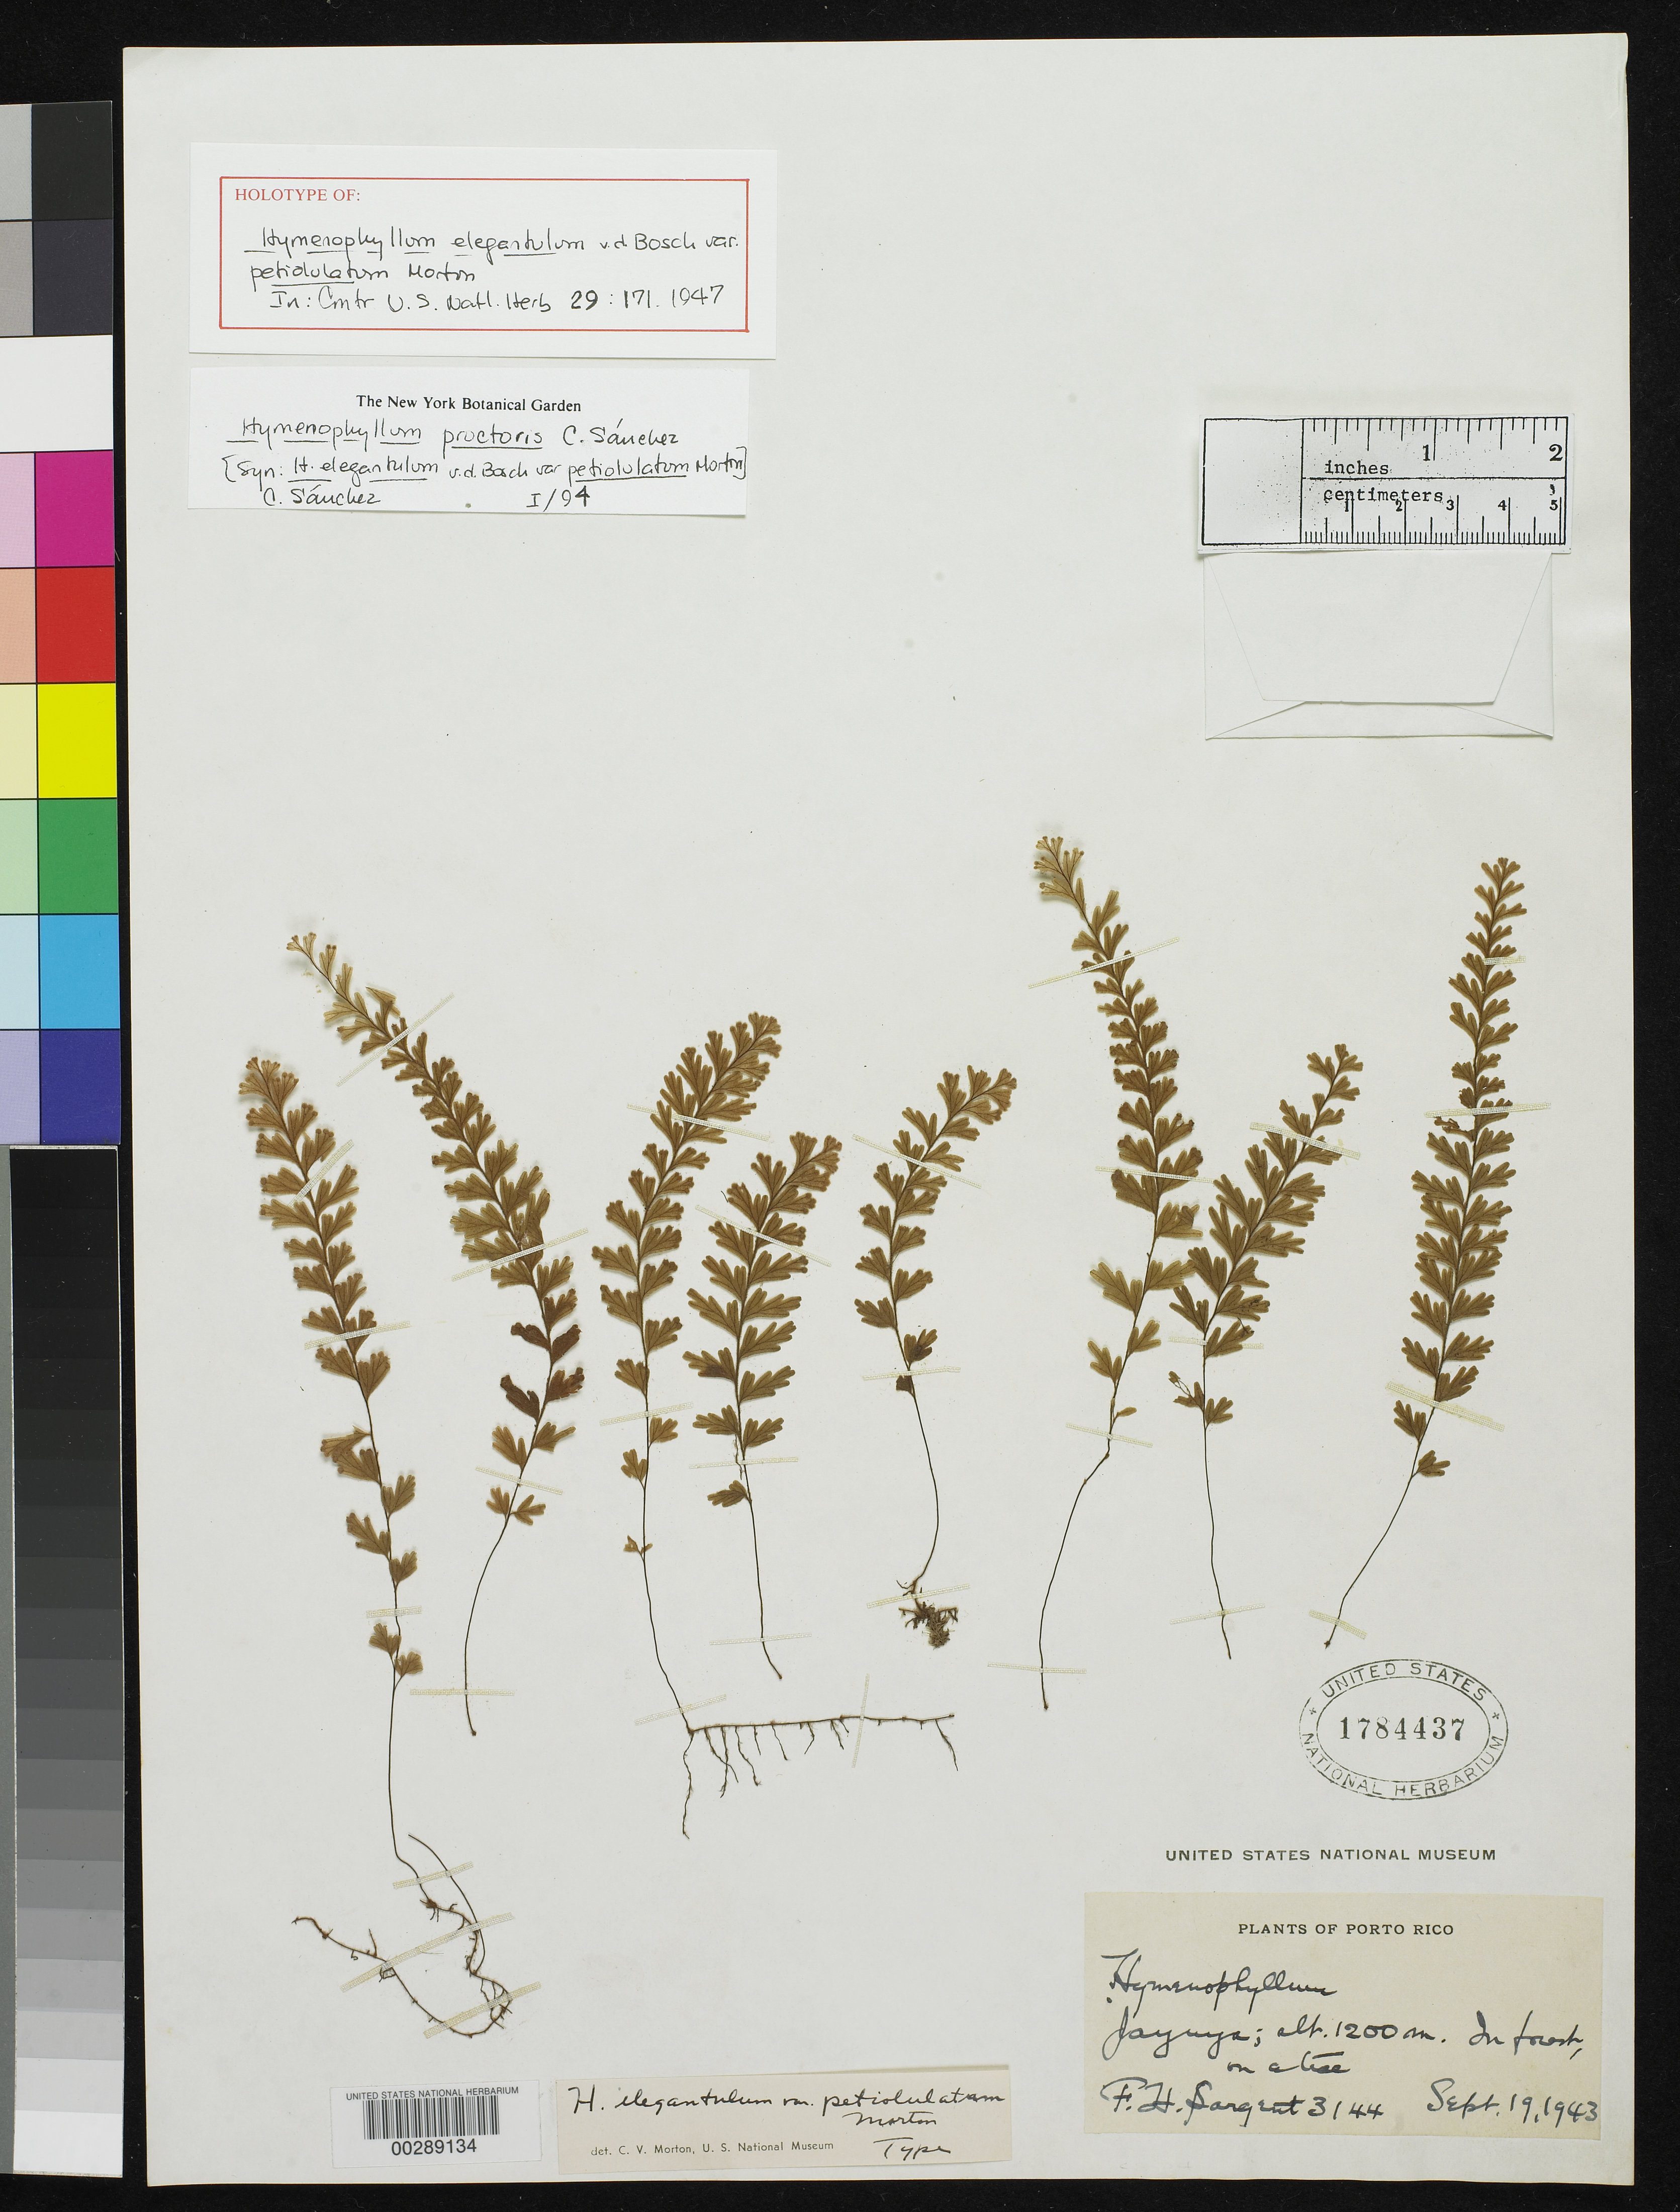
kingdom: Plantae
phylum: Tracheophyta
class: Polypodiopsida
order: Hymenophyllales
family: Hymenophyllaceae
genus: Hymenophyllum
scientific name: Hymenophyllum elegantulum var. petiolulatum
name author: C.V. Morton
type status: Holotype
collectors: F. H. Sargent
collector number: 3144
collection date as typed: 19 Sep 1943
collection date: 1943-09-19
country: Puerto Rico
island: Greater Antilles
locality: Jayuja.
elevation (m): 1200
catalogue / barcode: US 1784437